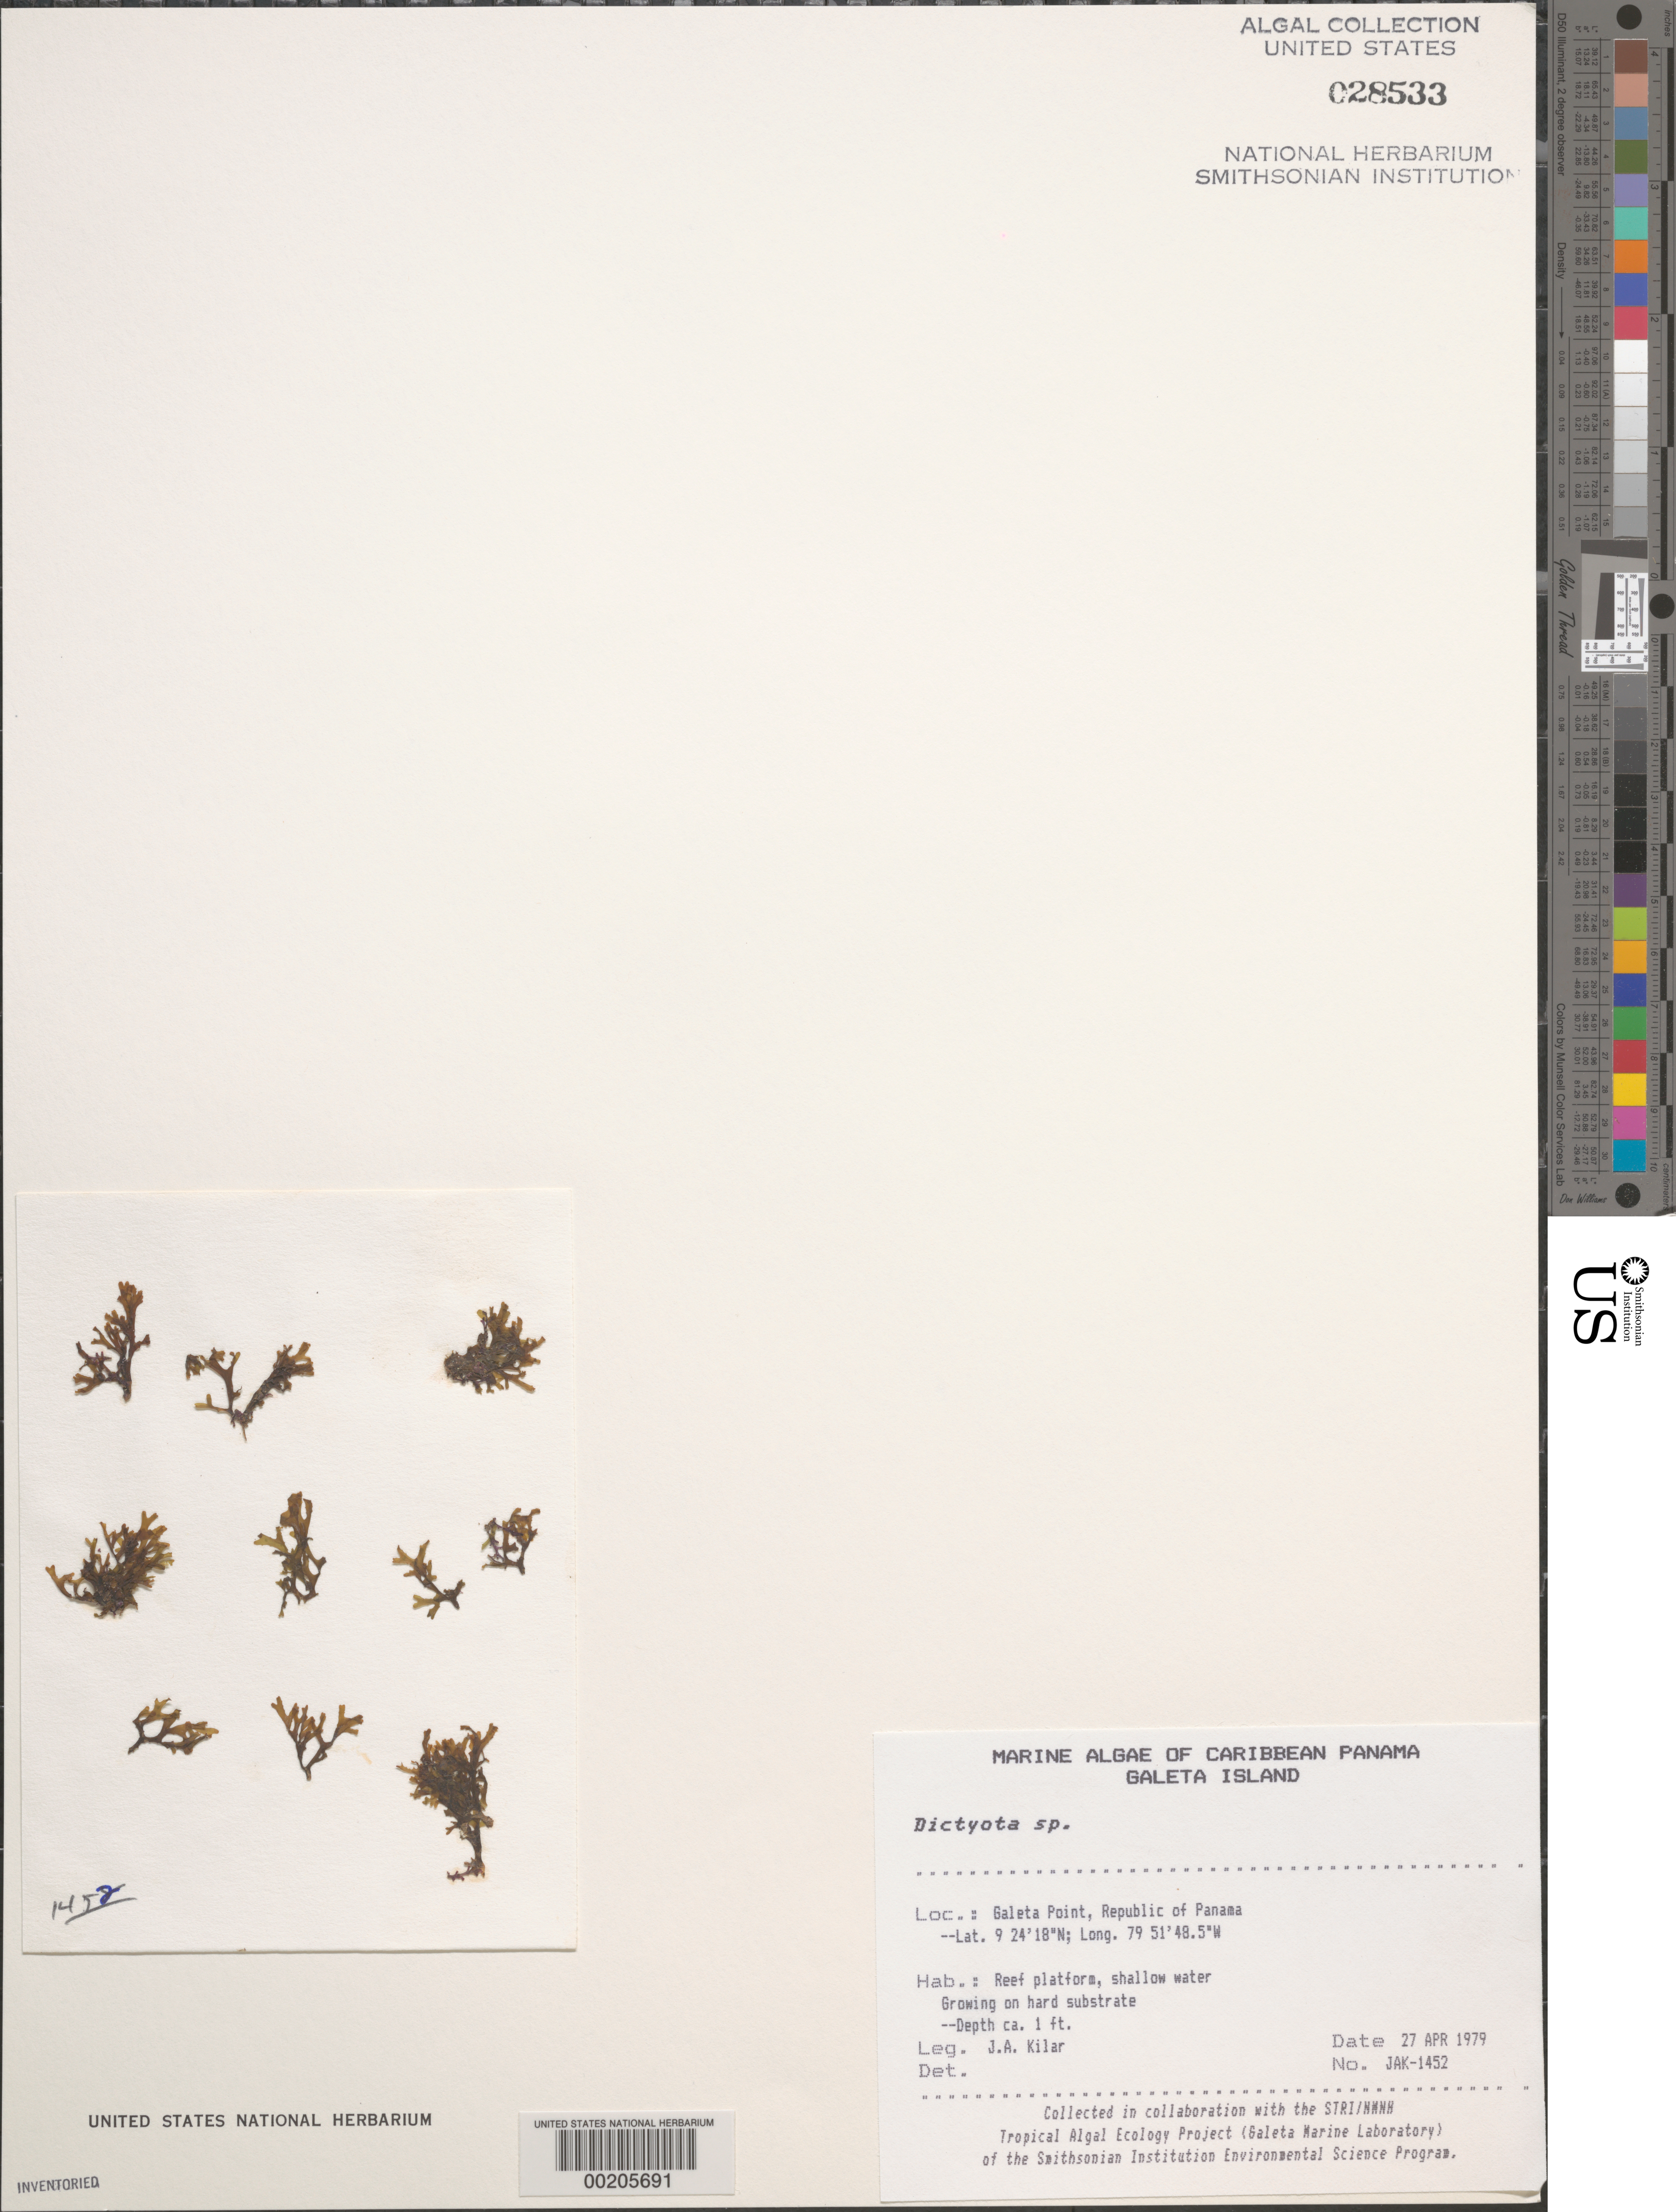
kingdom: Chromista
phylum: Ochrophyta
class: Phaeophyceae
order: Dictyotales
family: Dictyotaceae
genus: Dictyota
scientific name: Dictyota sp.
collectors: J. A. Kilar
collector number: JAK-1452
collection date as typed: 27 Apr 1979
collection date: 1979-04-27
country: Panama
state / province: Colón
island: Galeta Island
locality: Galeta Point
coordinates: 9 24' 18" N, 79 51' 48.5" W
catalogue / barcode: US 28533